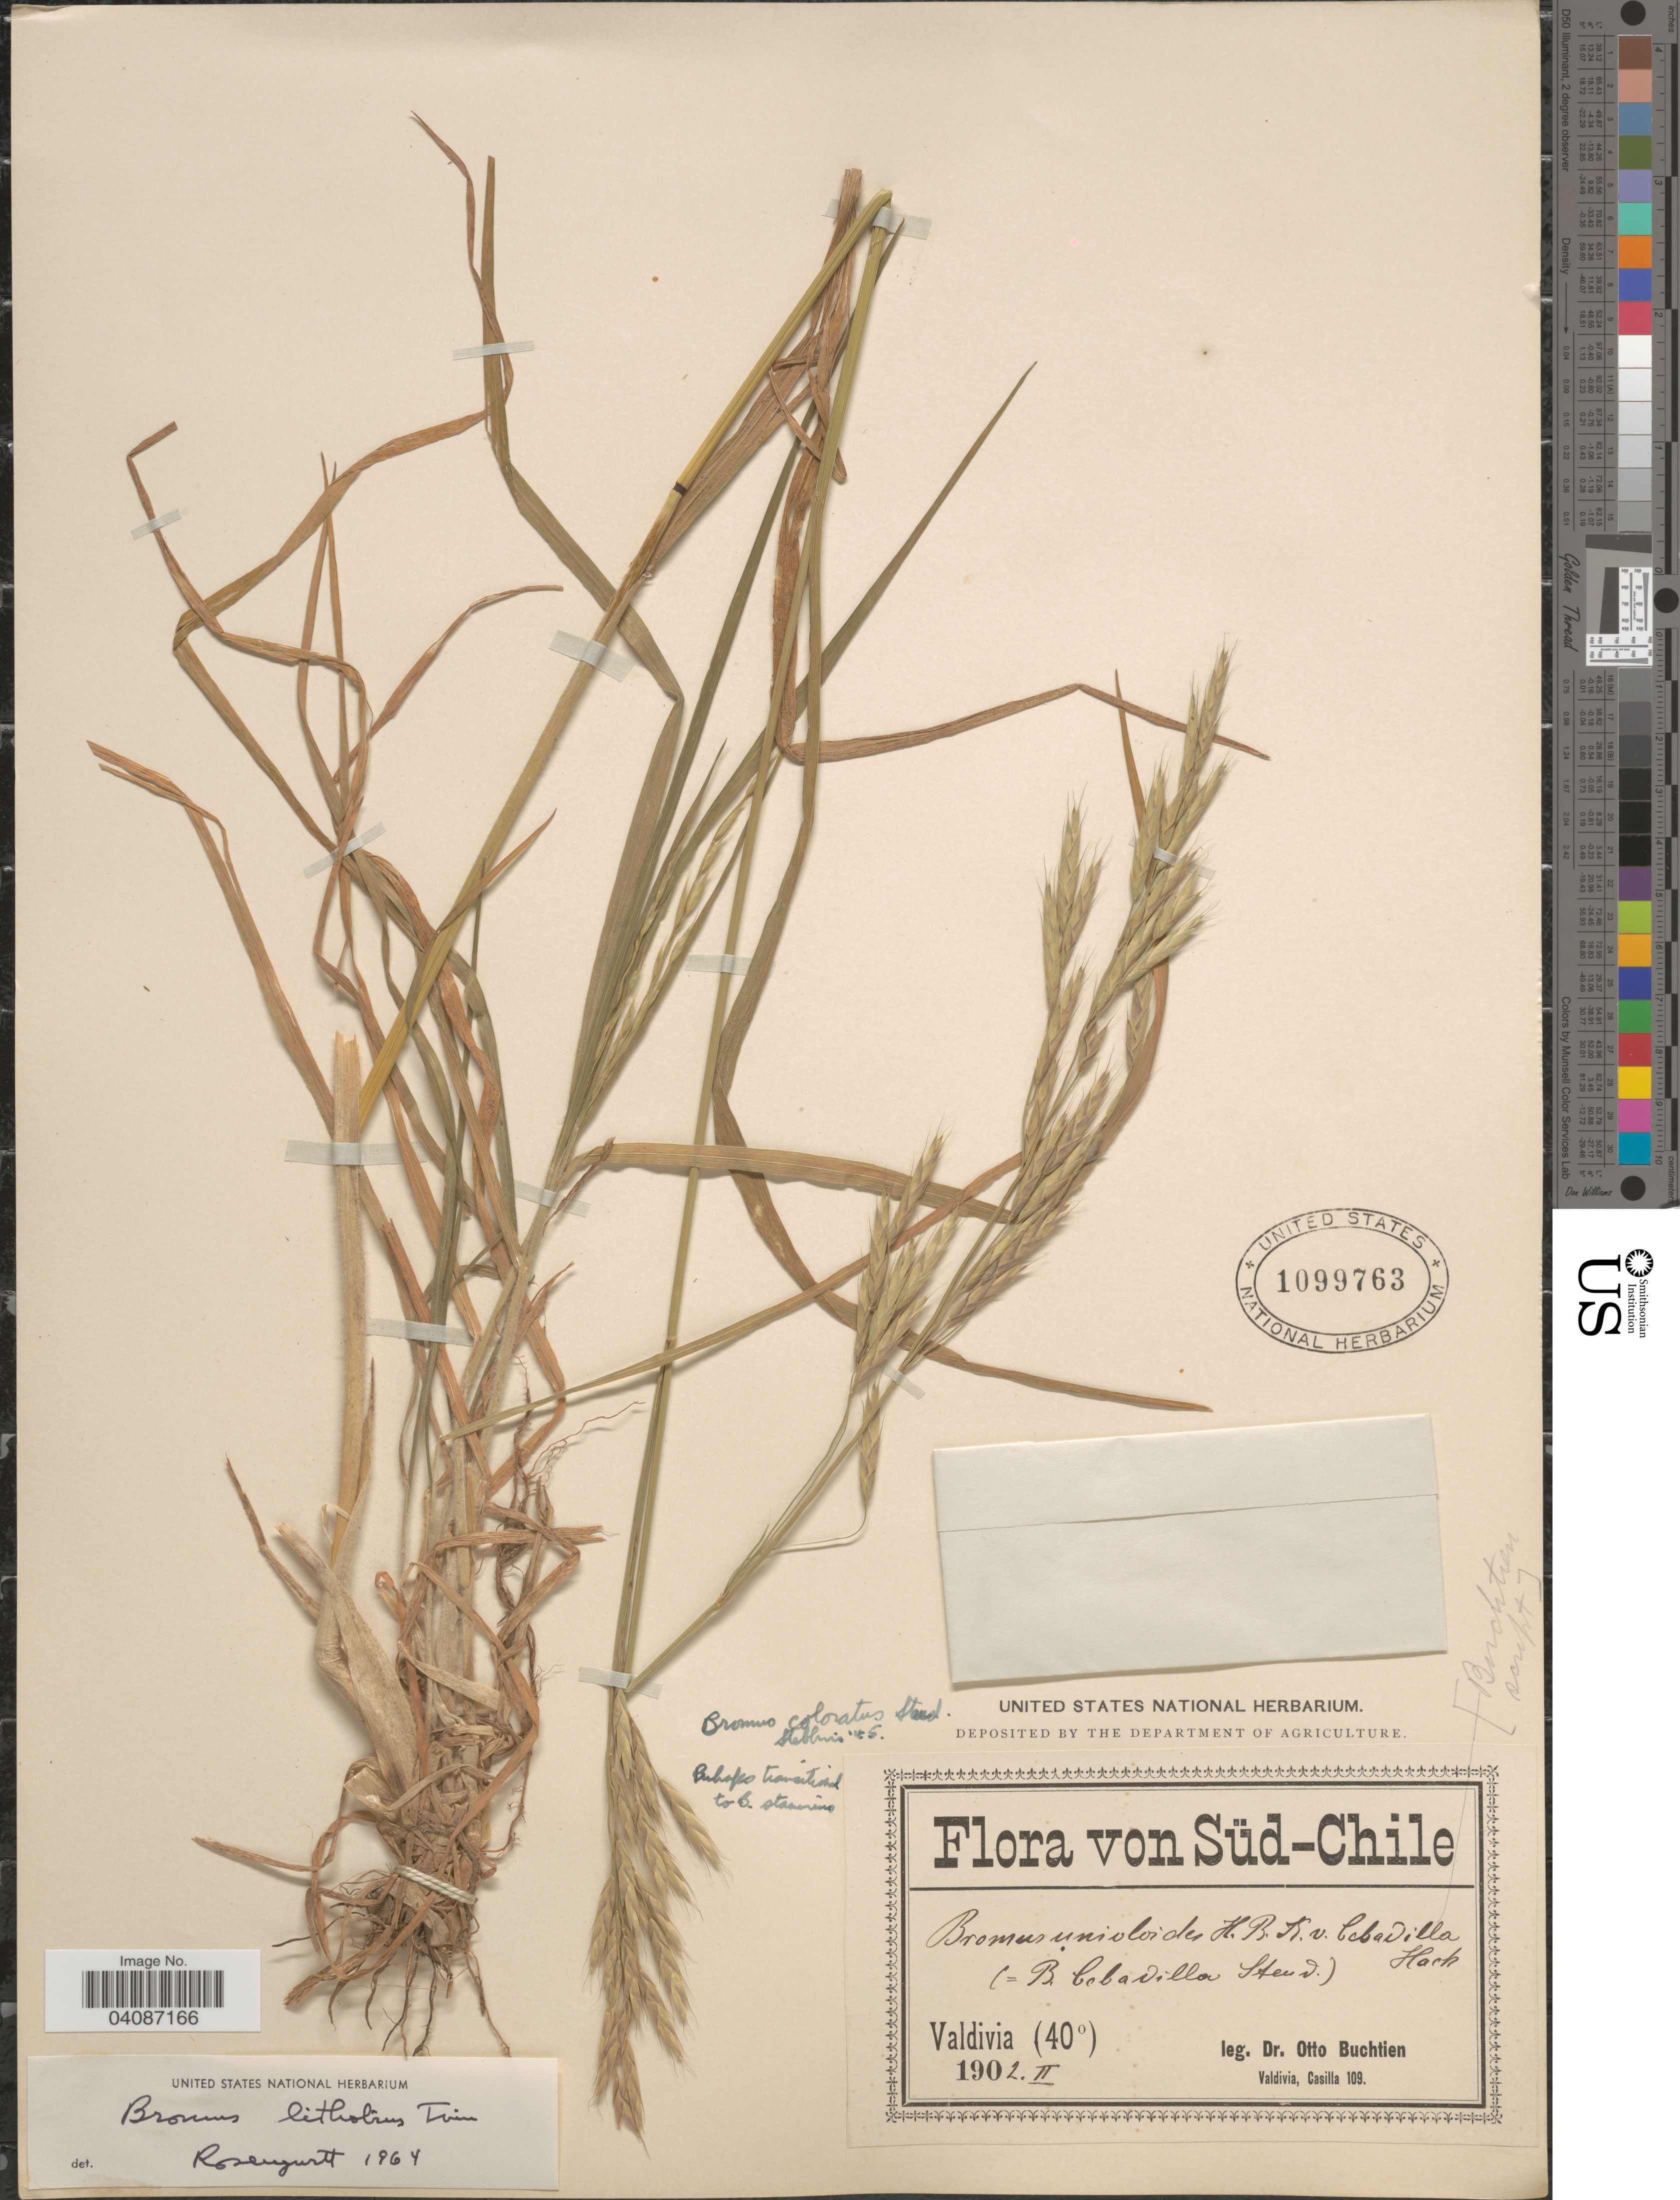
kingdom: Plantae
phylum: Tracheophyta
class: Liliopsida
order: Poales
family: Poaceae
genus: Bromus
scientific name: Bromus lithobius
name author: Trin.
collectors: O. Buchtien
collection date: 1902-02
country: Chile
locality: Süd-Chile. Valdivia.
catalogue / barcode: US 1099763